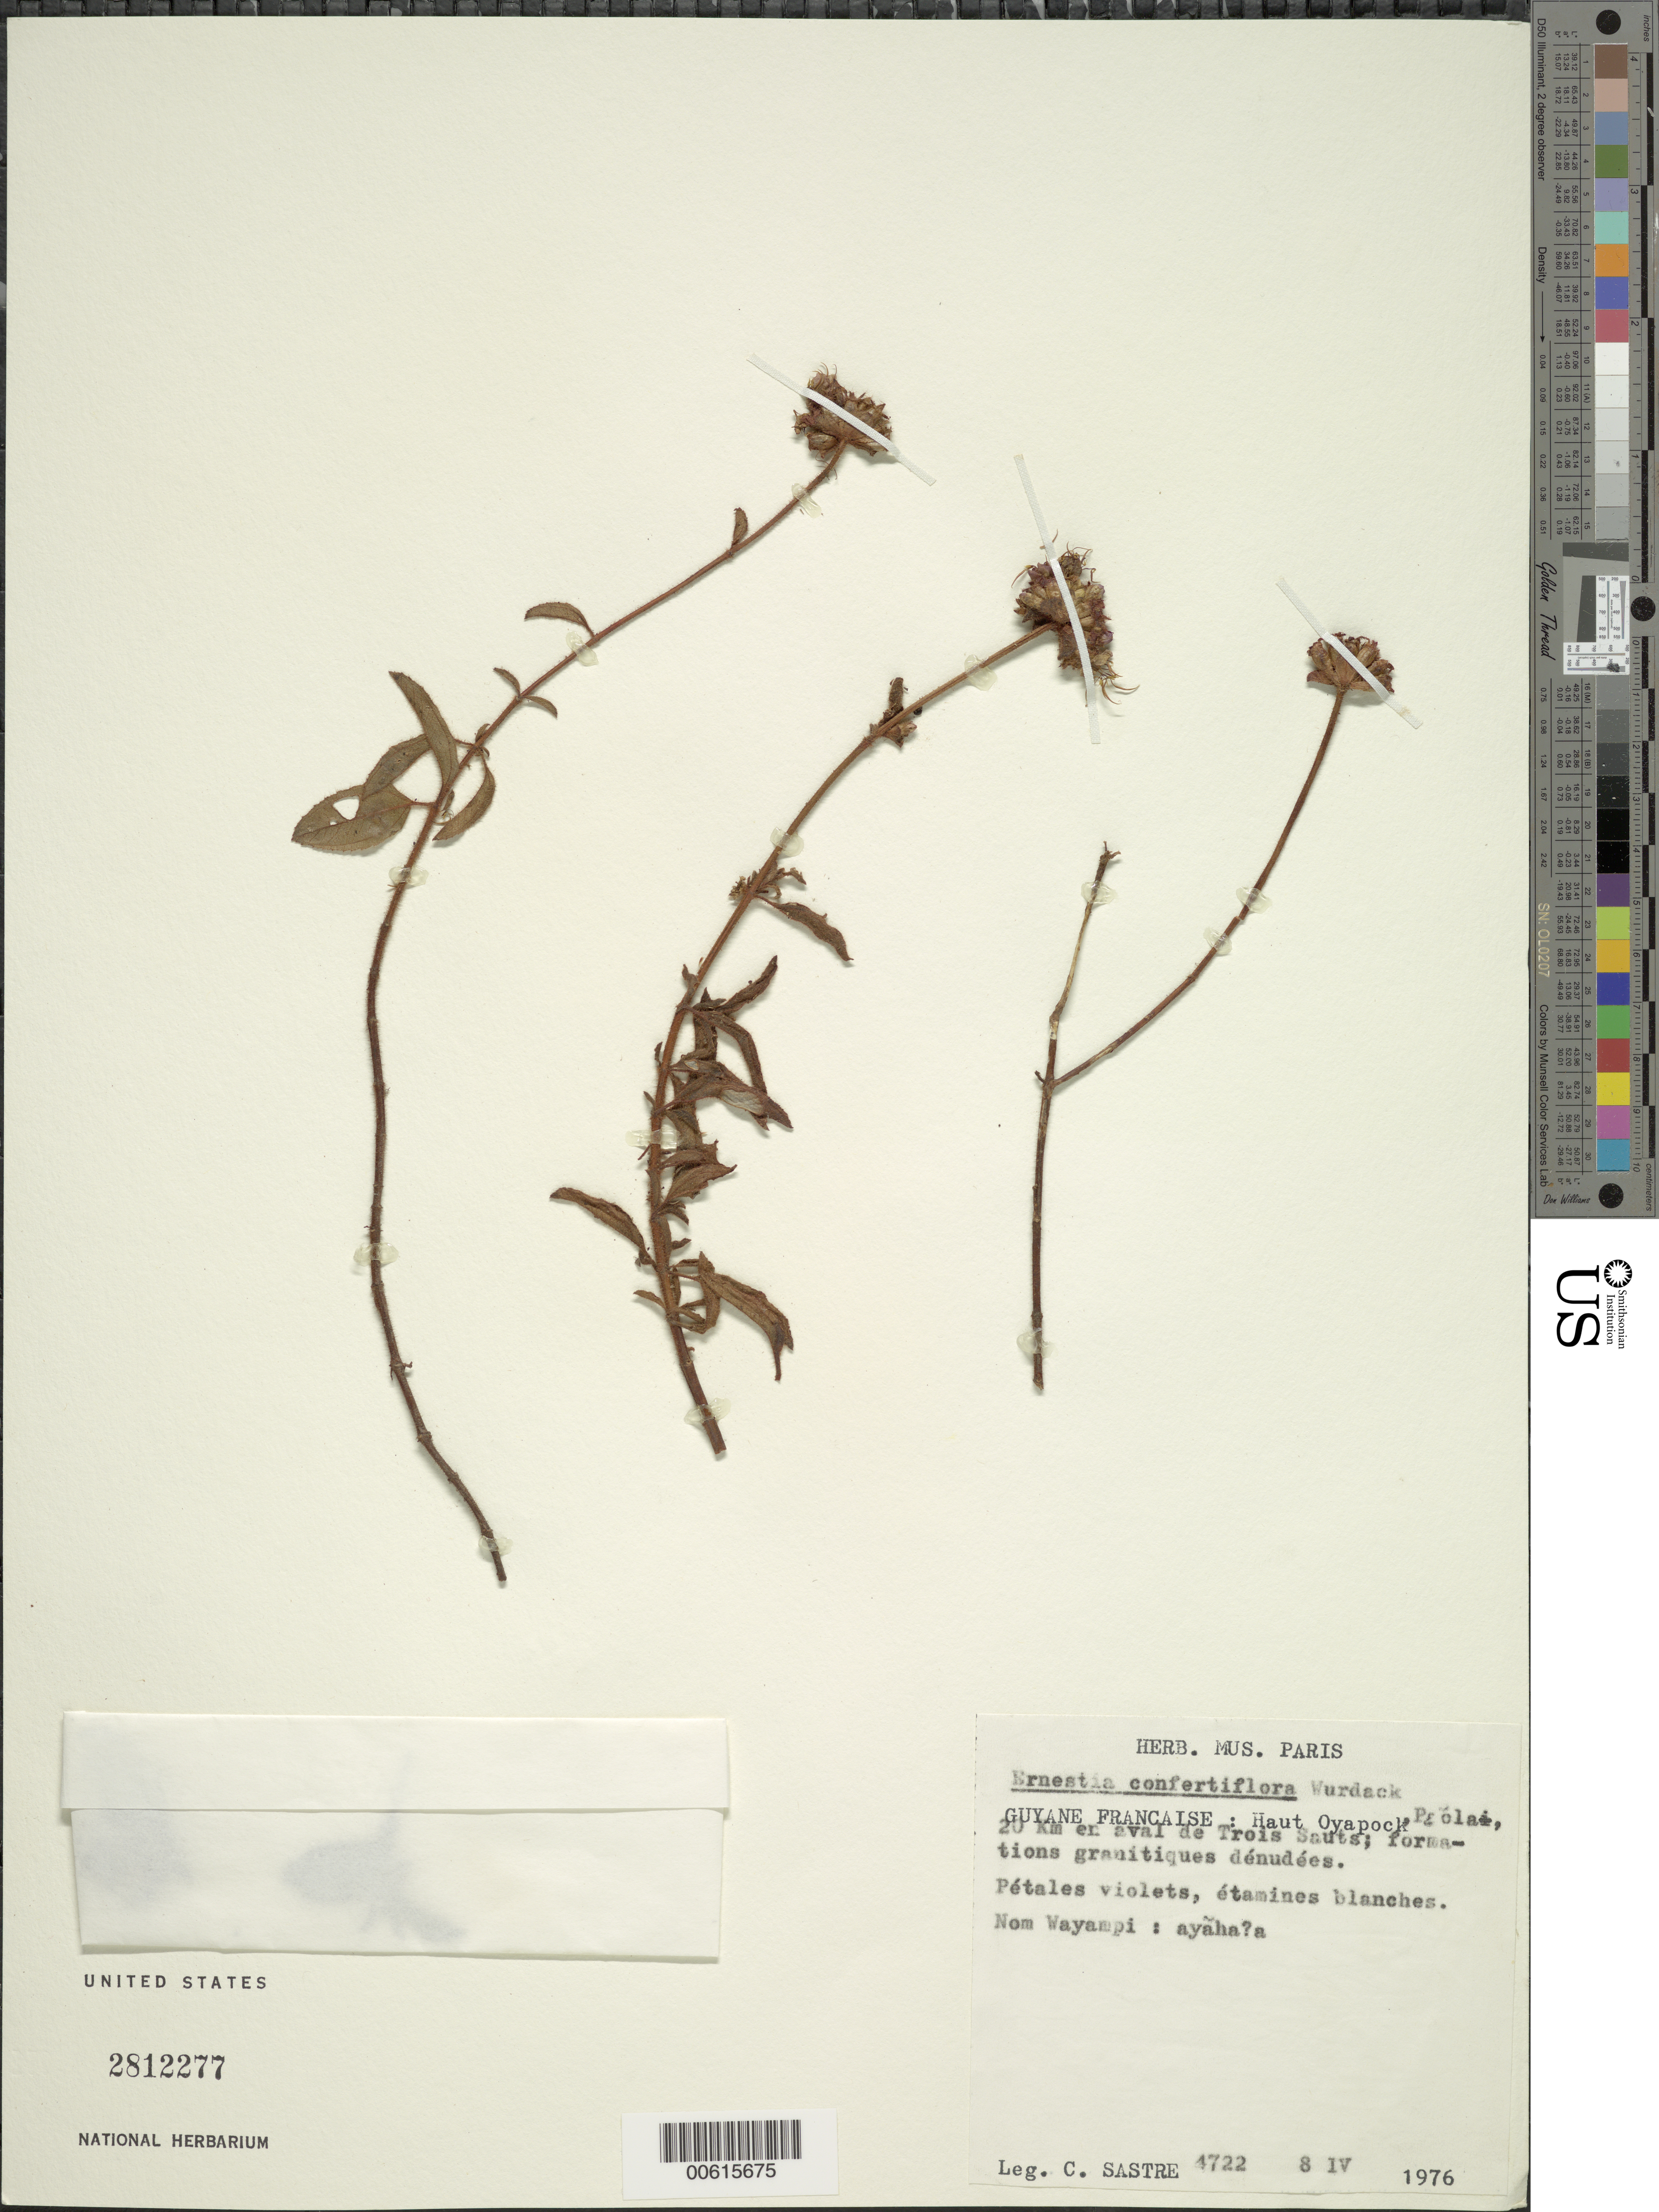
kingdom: Plantae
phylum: Tracheophyta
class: Magnoliopsida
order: Myrtales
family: Melastomataceae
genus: Ernestia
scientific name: Ernestia confertiflora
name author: Wurdack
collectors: C. H. L. Sastre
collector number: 4722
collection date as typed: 8-Apr-76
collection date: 1976-04-08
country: French Guiana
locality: Haut Oyapock, 20 km en aval de Trois Sauts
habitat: Formations grnaitiques denudees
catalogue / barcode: US 2812277